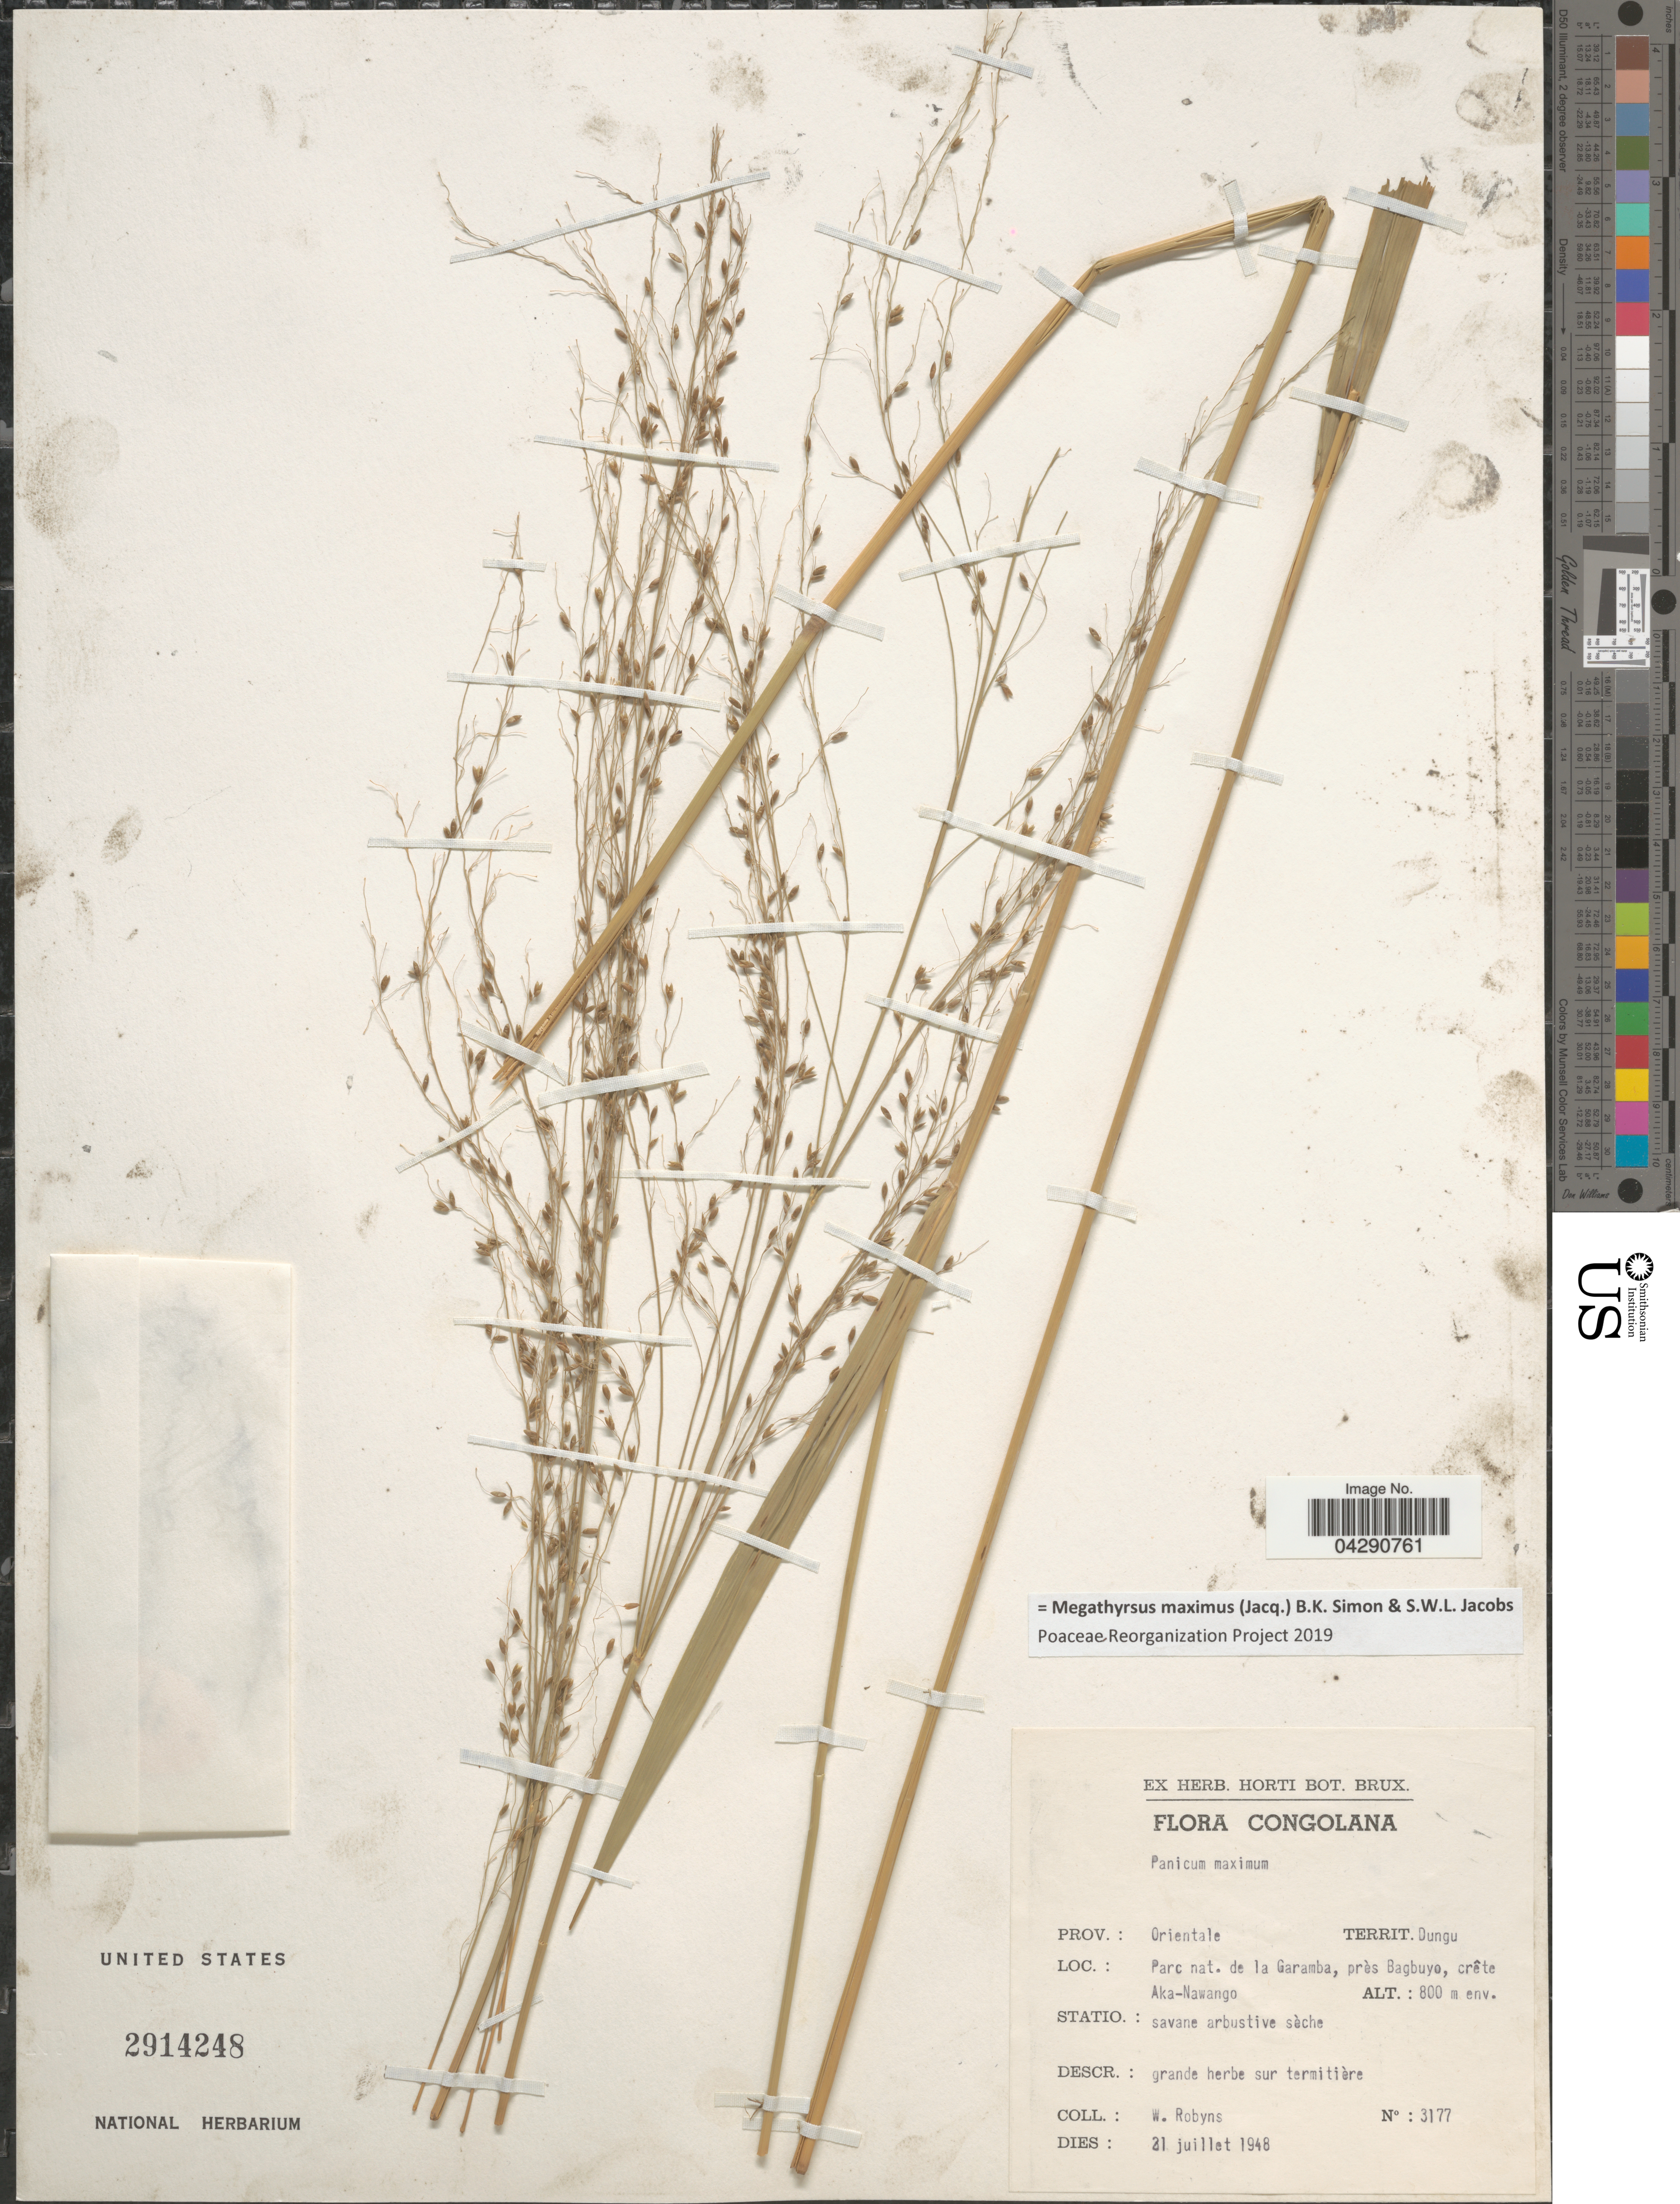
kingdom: Plantae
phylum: Tracheophyta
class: Liliopsida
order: Poales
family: Poaceae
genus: Megathyrsus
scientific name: Megathyrsus maximus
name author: (Jacq.) B.K. Simon & S.W.L. Jacobs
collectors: W. Robyns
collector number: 3177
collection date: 1948-07-21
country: Congo, Democratic Republic of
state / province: Haut-Uele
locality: Congolana. Territ. Dungu. Parc nat. de la Garamba, près Bagbuyo, crête Aka-Nawango.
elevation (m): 800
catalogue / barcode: US 2914248